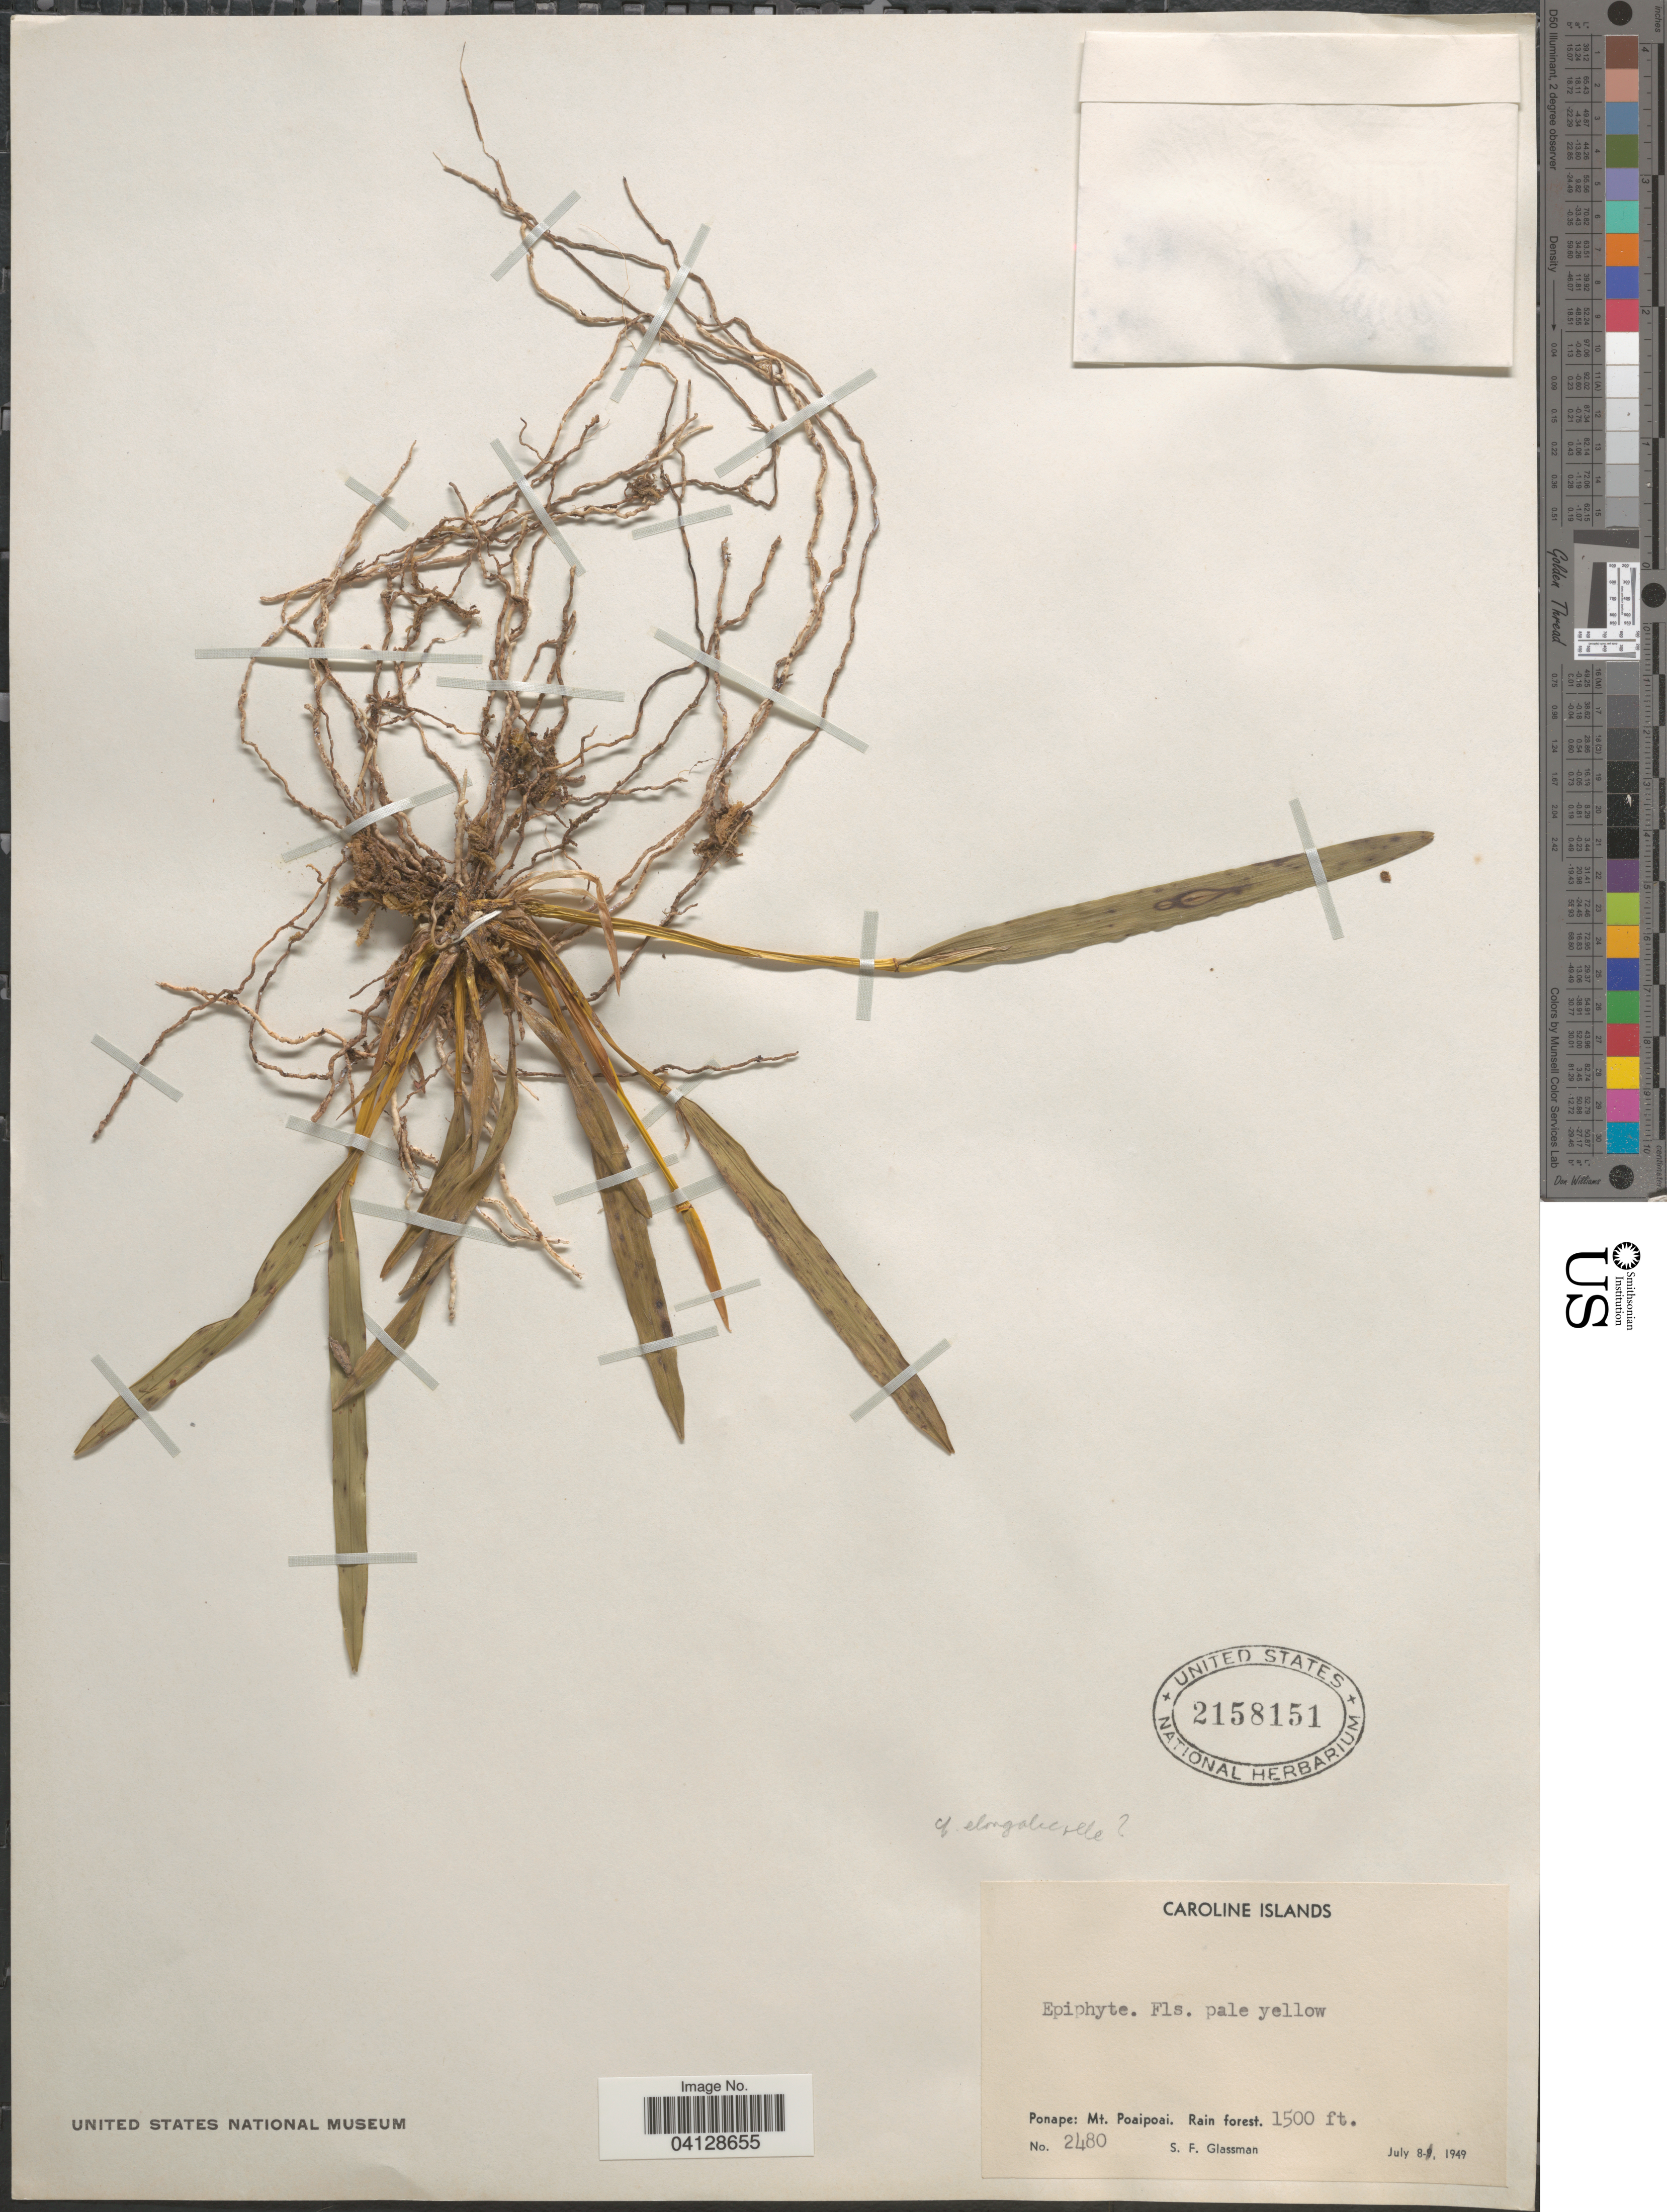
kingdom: Plantae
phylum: Tracheophyta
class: Liliopsida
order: Asparagales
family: Orchidaceae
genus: Dendrobium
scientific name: Dendrobium sp.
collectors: S. F. Glassman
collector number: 2480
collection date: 1949-07-08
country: Micronesia, Federated States of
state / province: Pohnpei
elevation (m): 457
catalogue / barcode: US 2158151